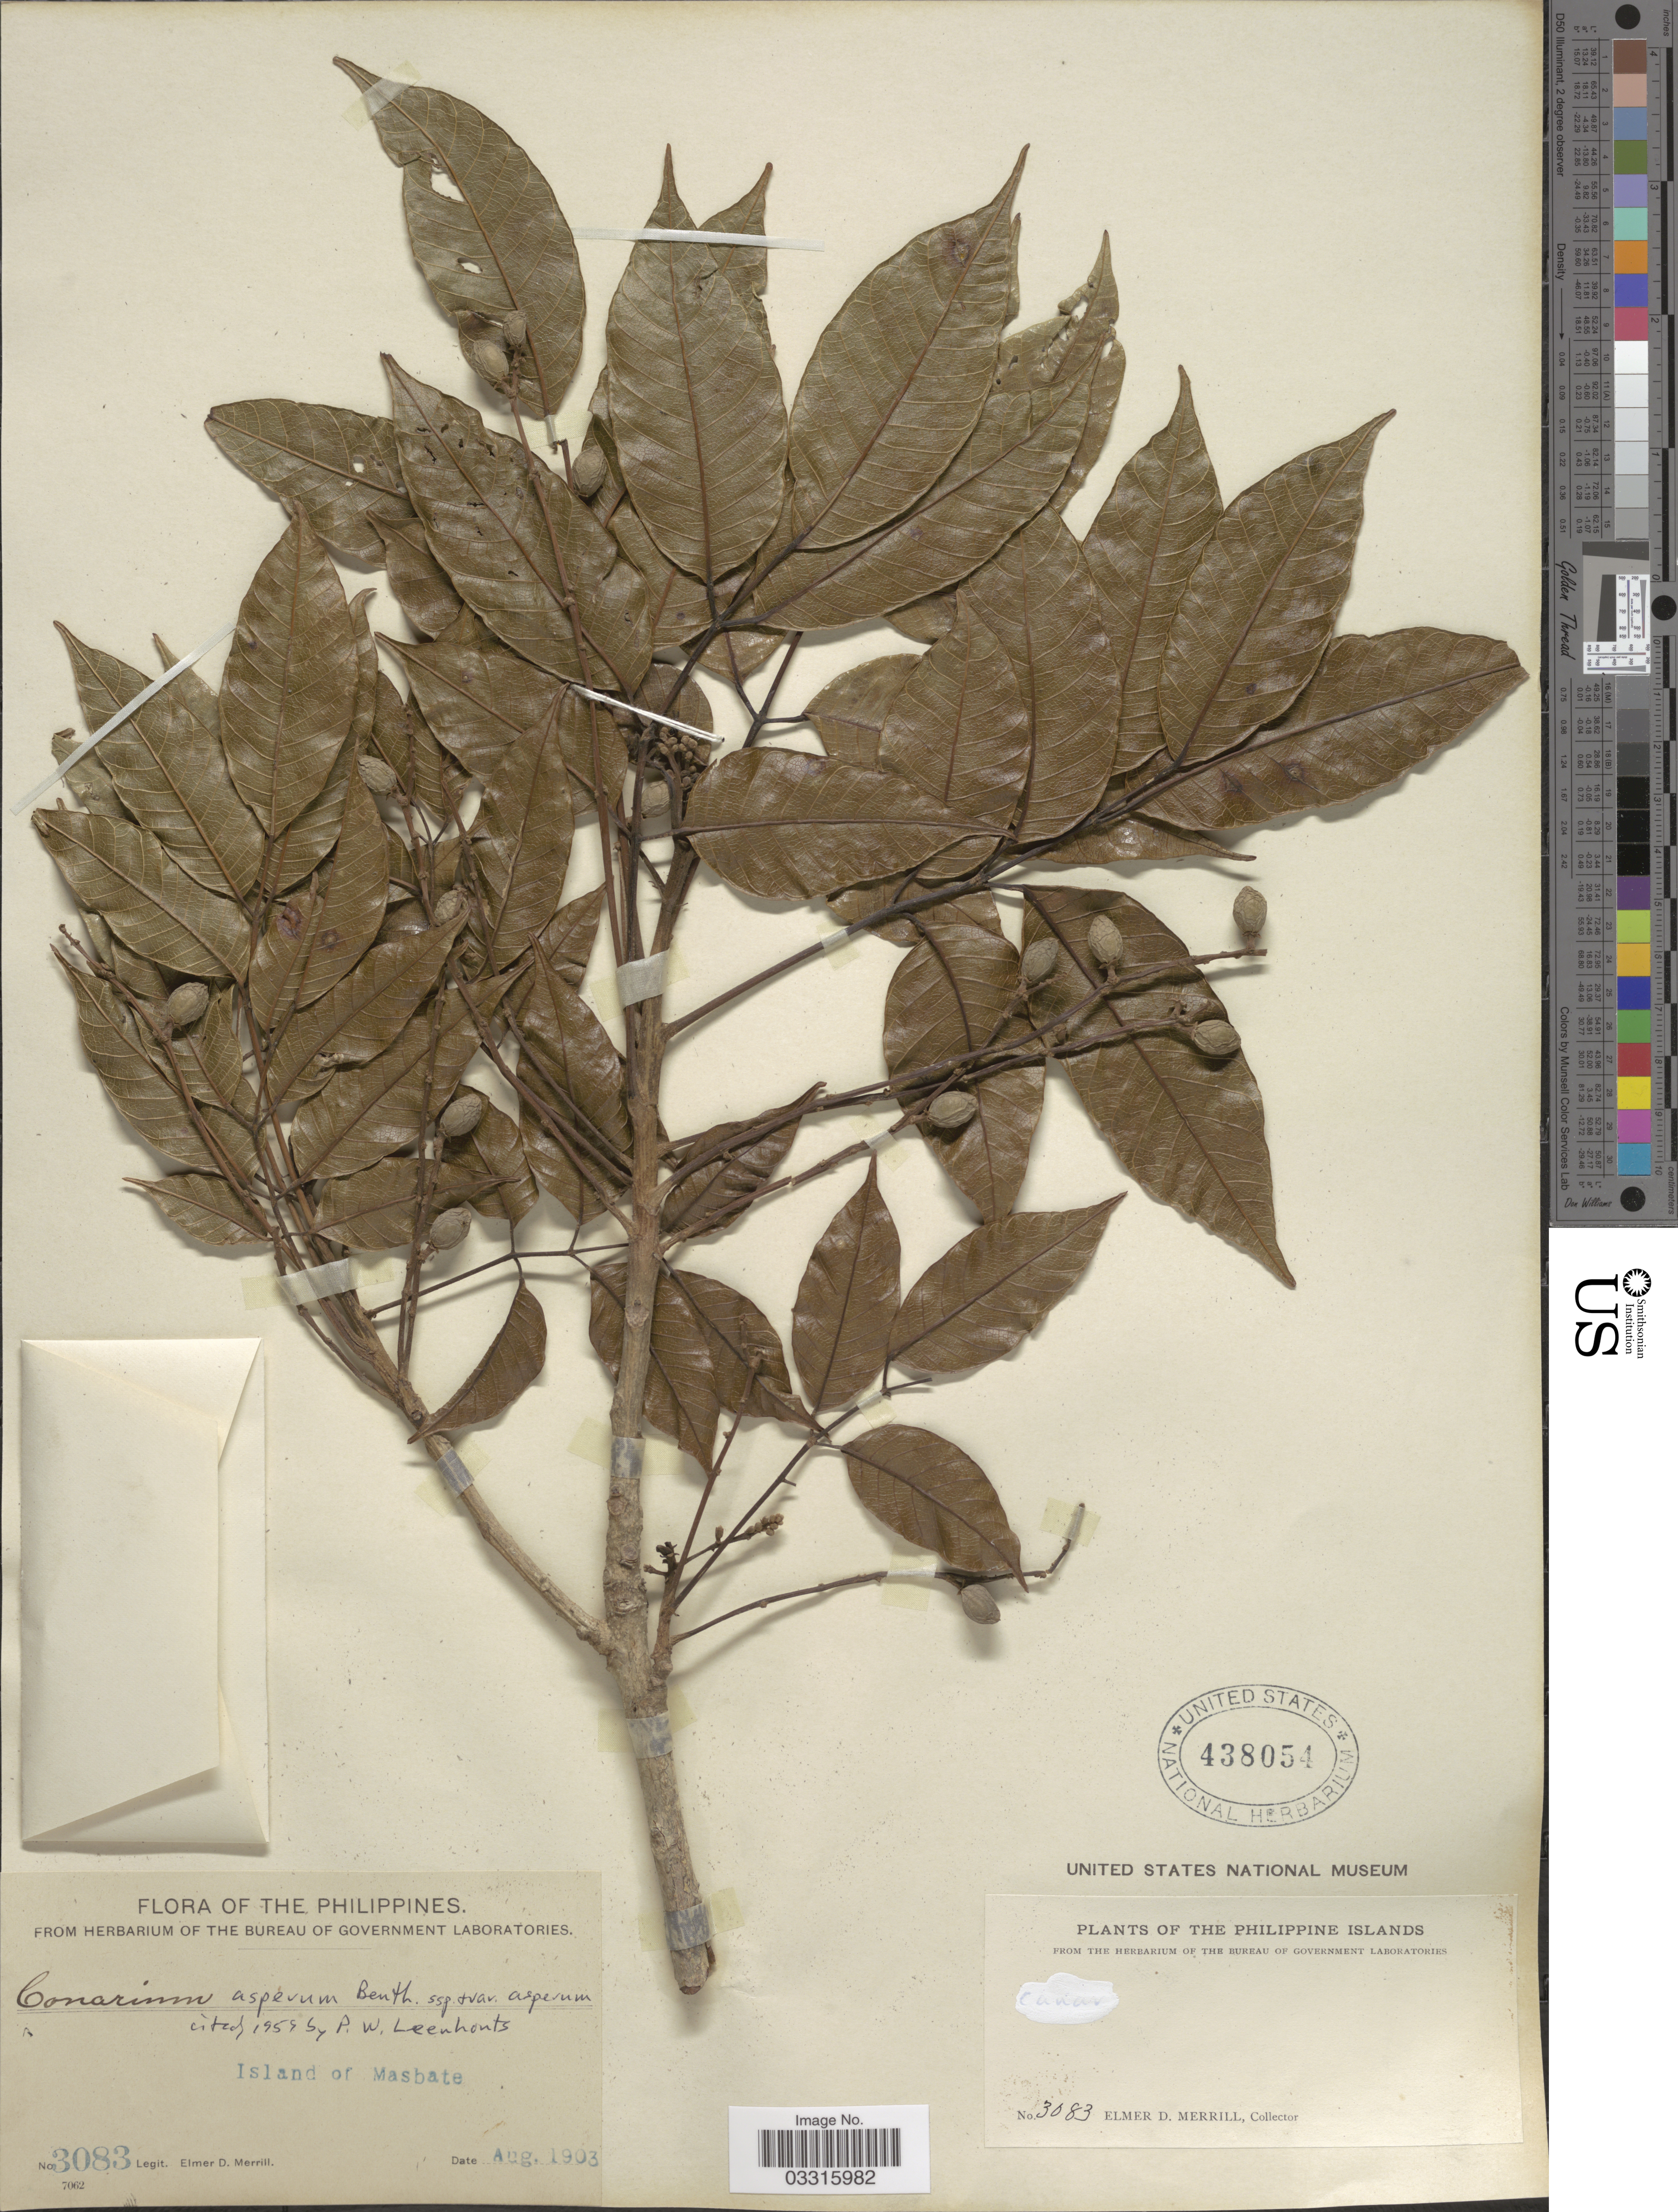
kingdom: Plantae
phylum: Tracheophyta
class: Magnoliopsida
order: Sapindales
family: Burseraceae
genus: Canarium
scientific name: Canarium asperum subsp. asperum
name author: Benth.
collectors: E. D. Merrill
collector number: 3083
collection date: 1903-08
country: Philippines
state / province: Bicol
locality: Island of Masbate.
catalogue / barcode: US 438054